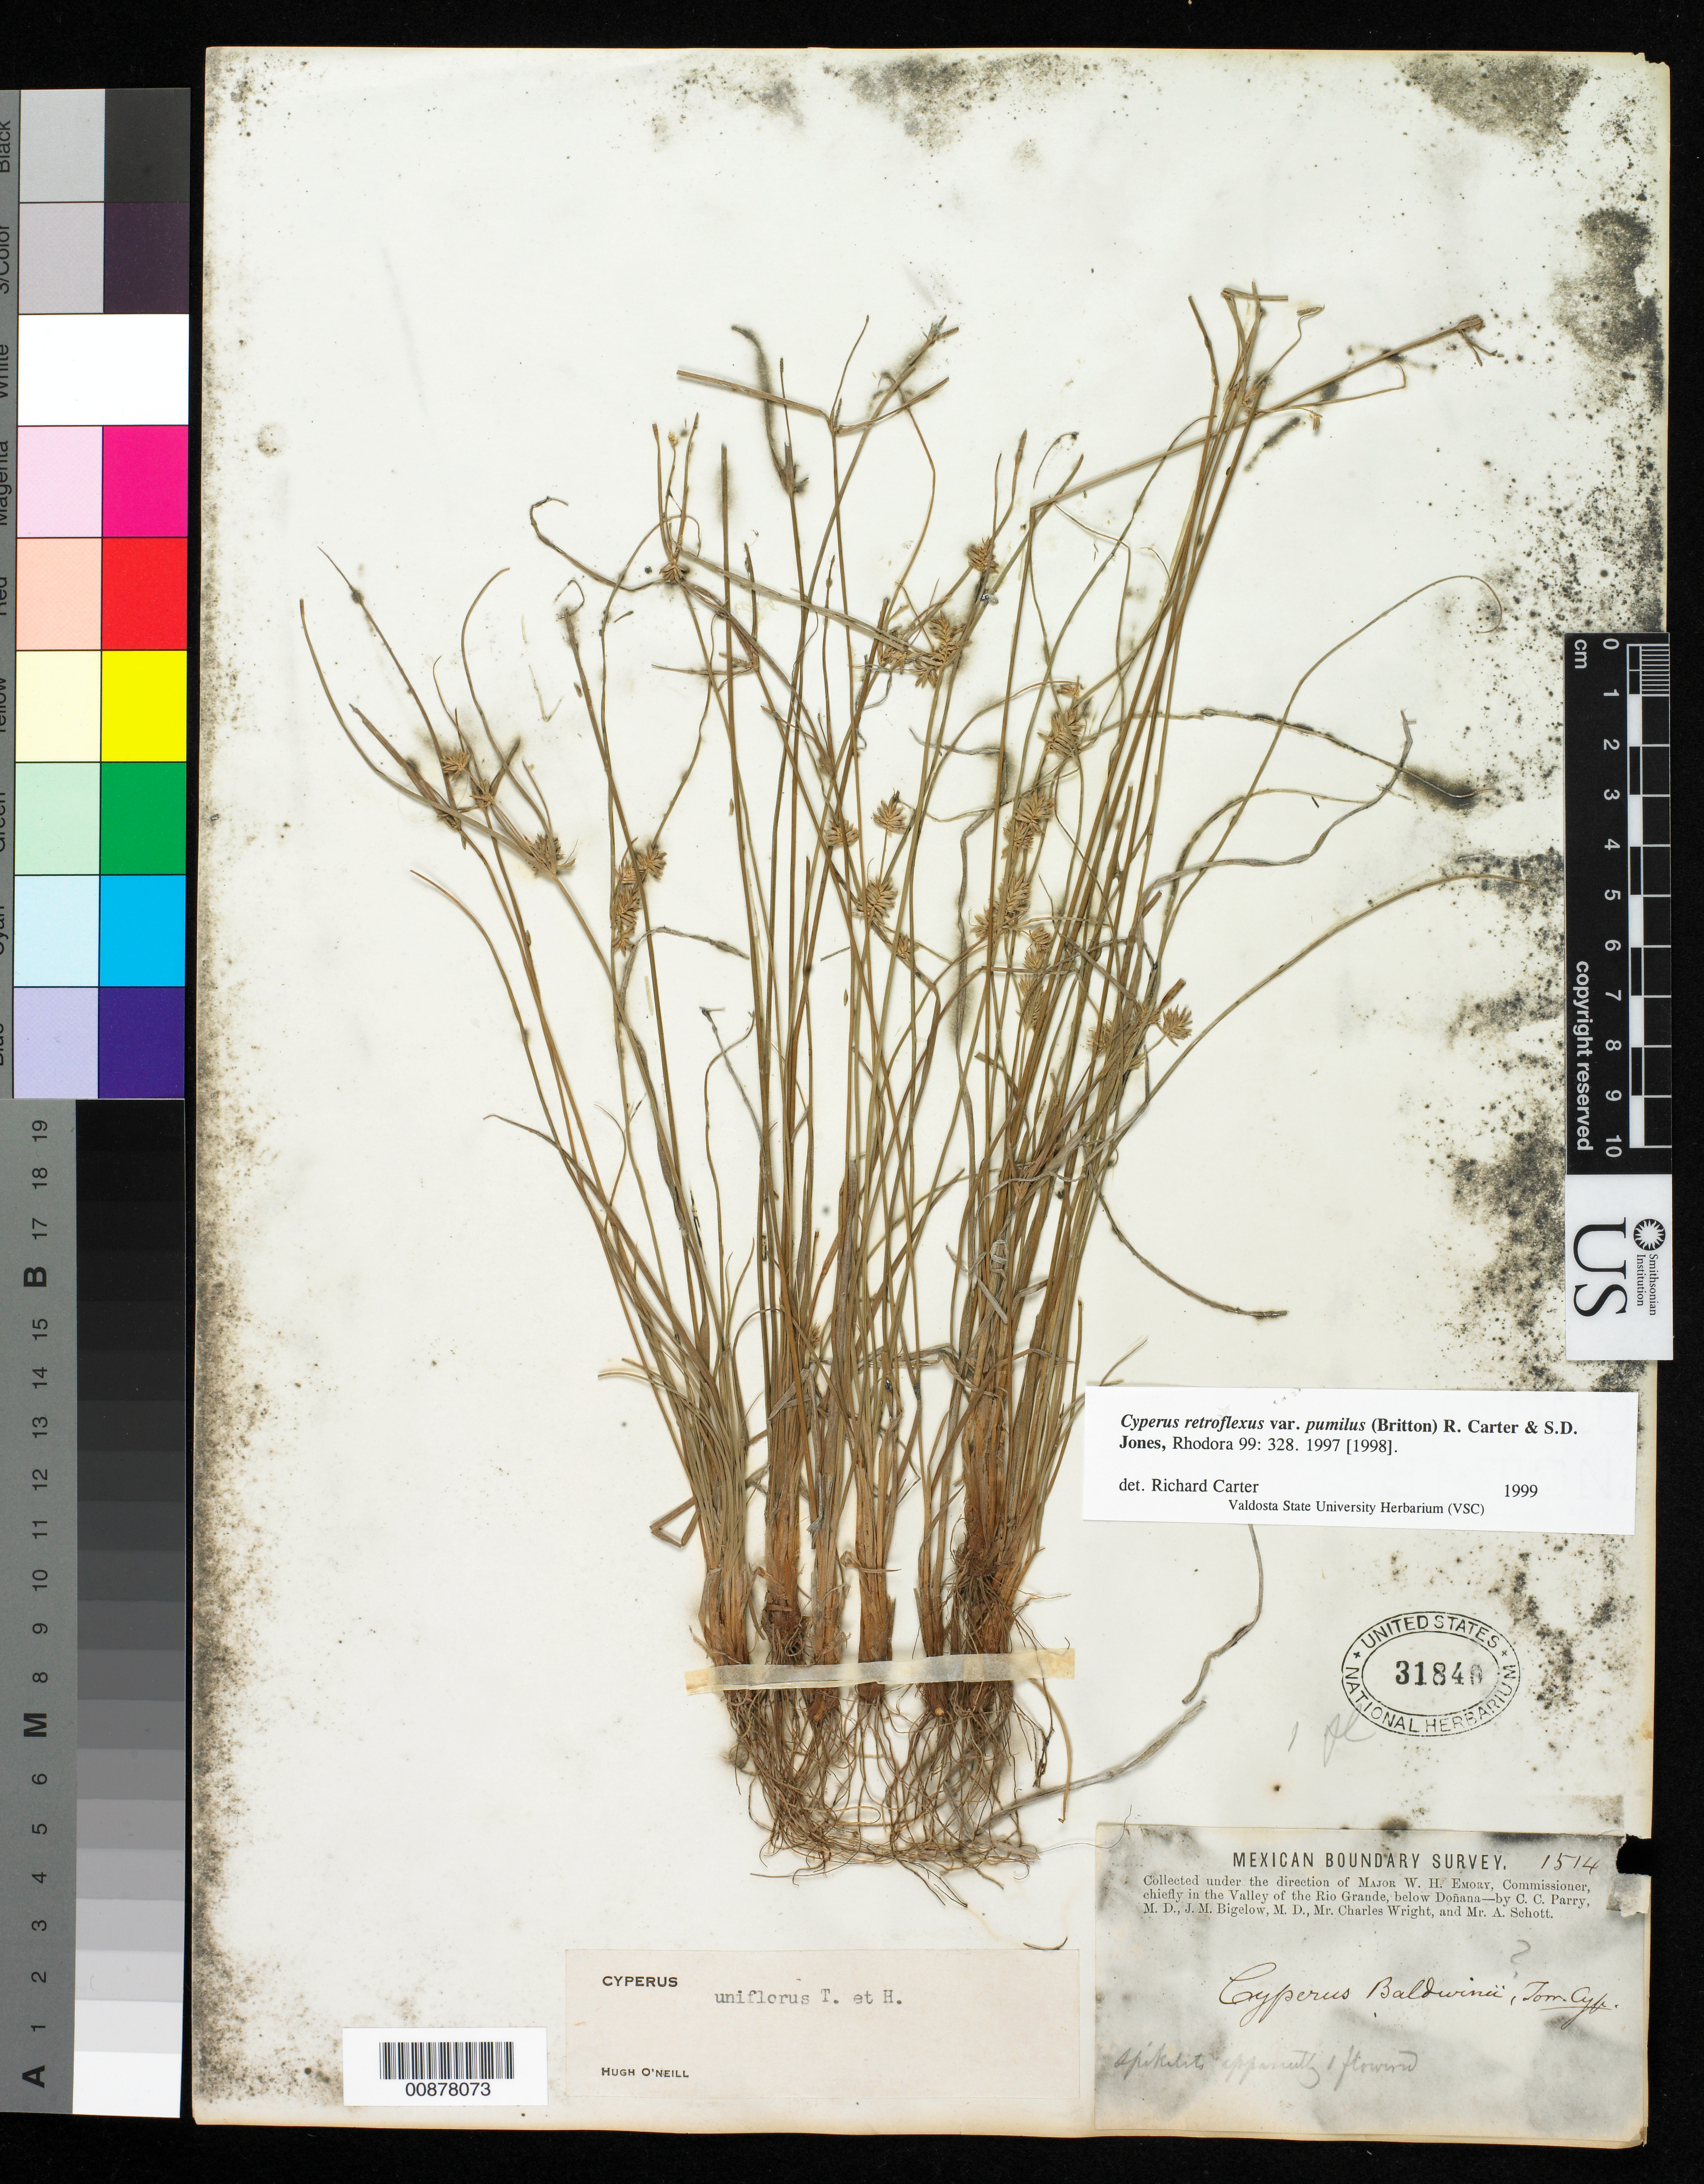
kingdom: Plantae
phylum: Tracheophyta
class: Liliopsida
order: Poales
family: Cyperaceae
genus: Cyperus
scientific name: Cyperus retroflexus var. pumilus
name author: (Britton) R. Carter & S.D. Jones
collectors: C. C. Parry, J. M. Bigelow, C. Wright & A. C. V. Schott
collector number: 1514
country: United States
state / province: New Mexico / Texas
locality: Valley of the Rio Grande, below Doñana.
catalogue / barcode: US 31840